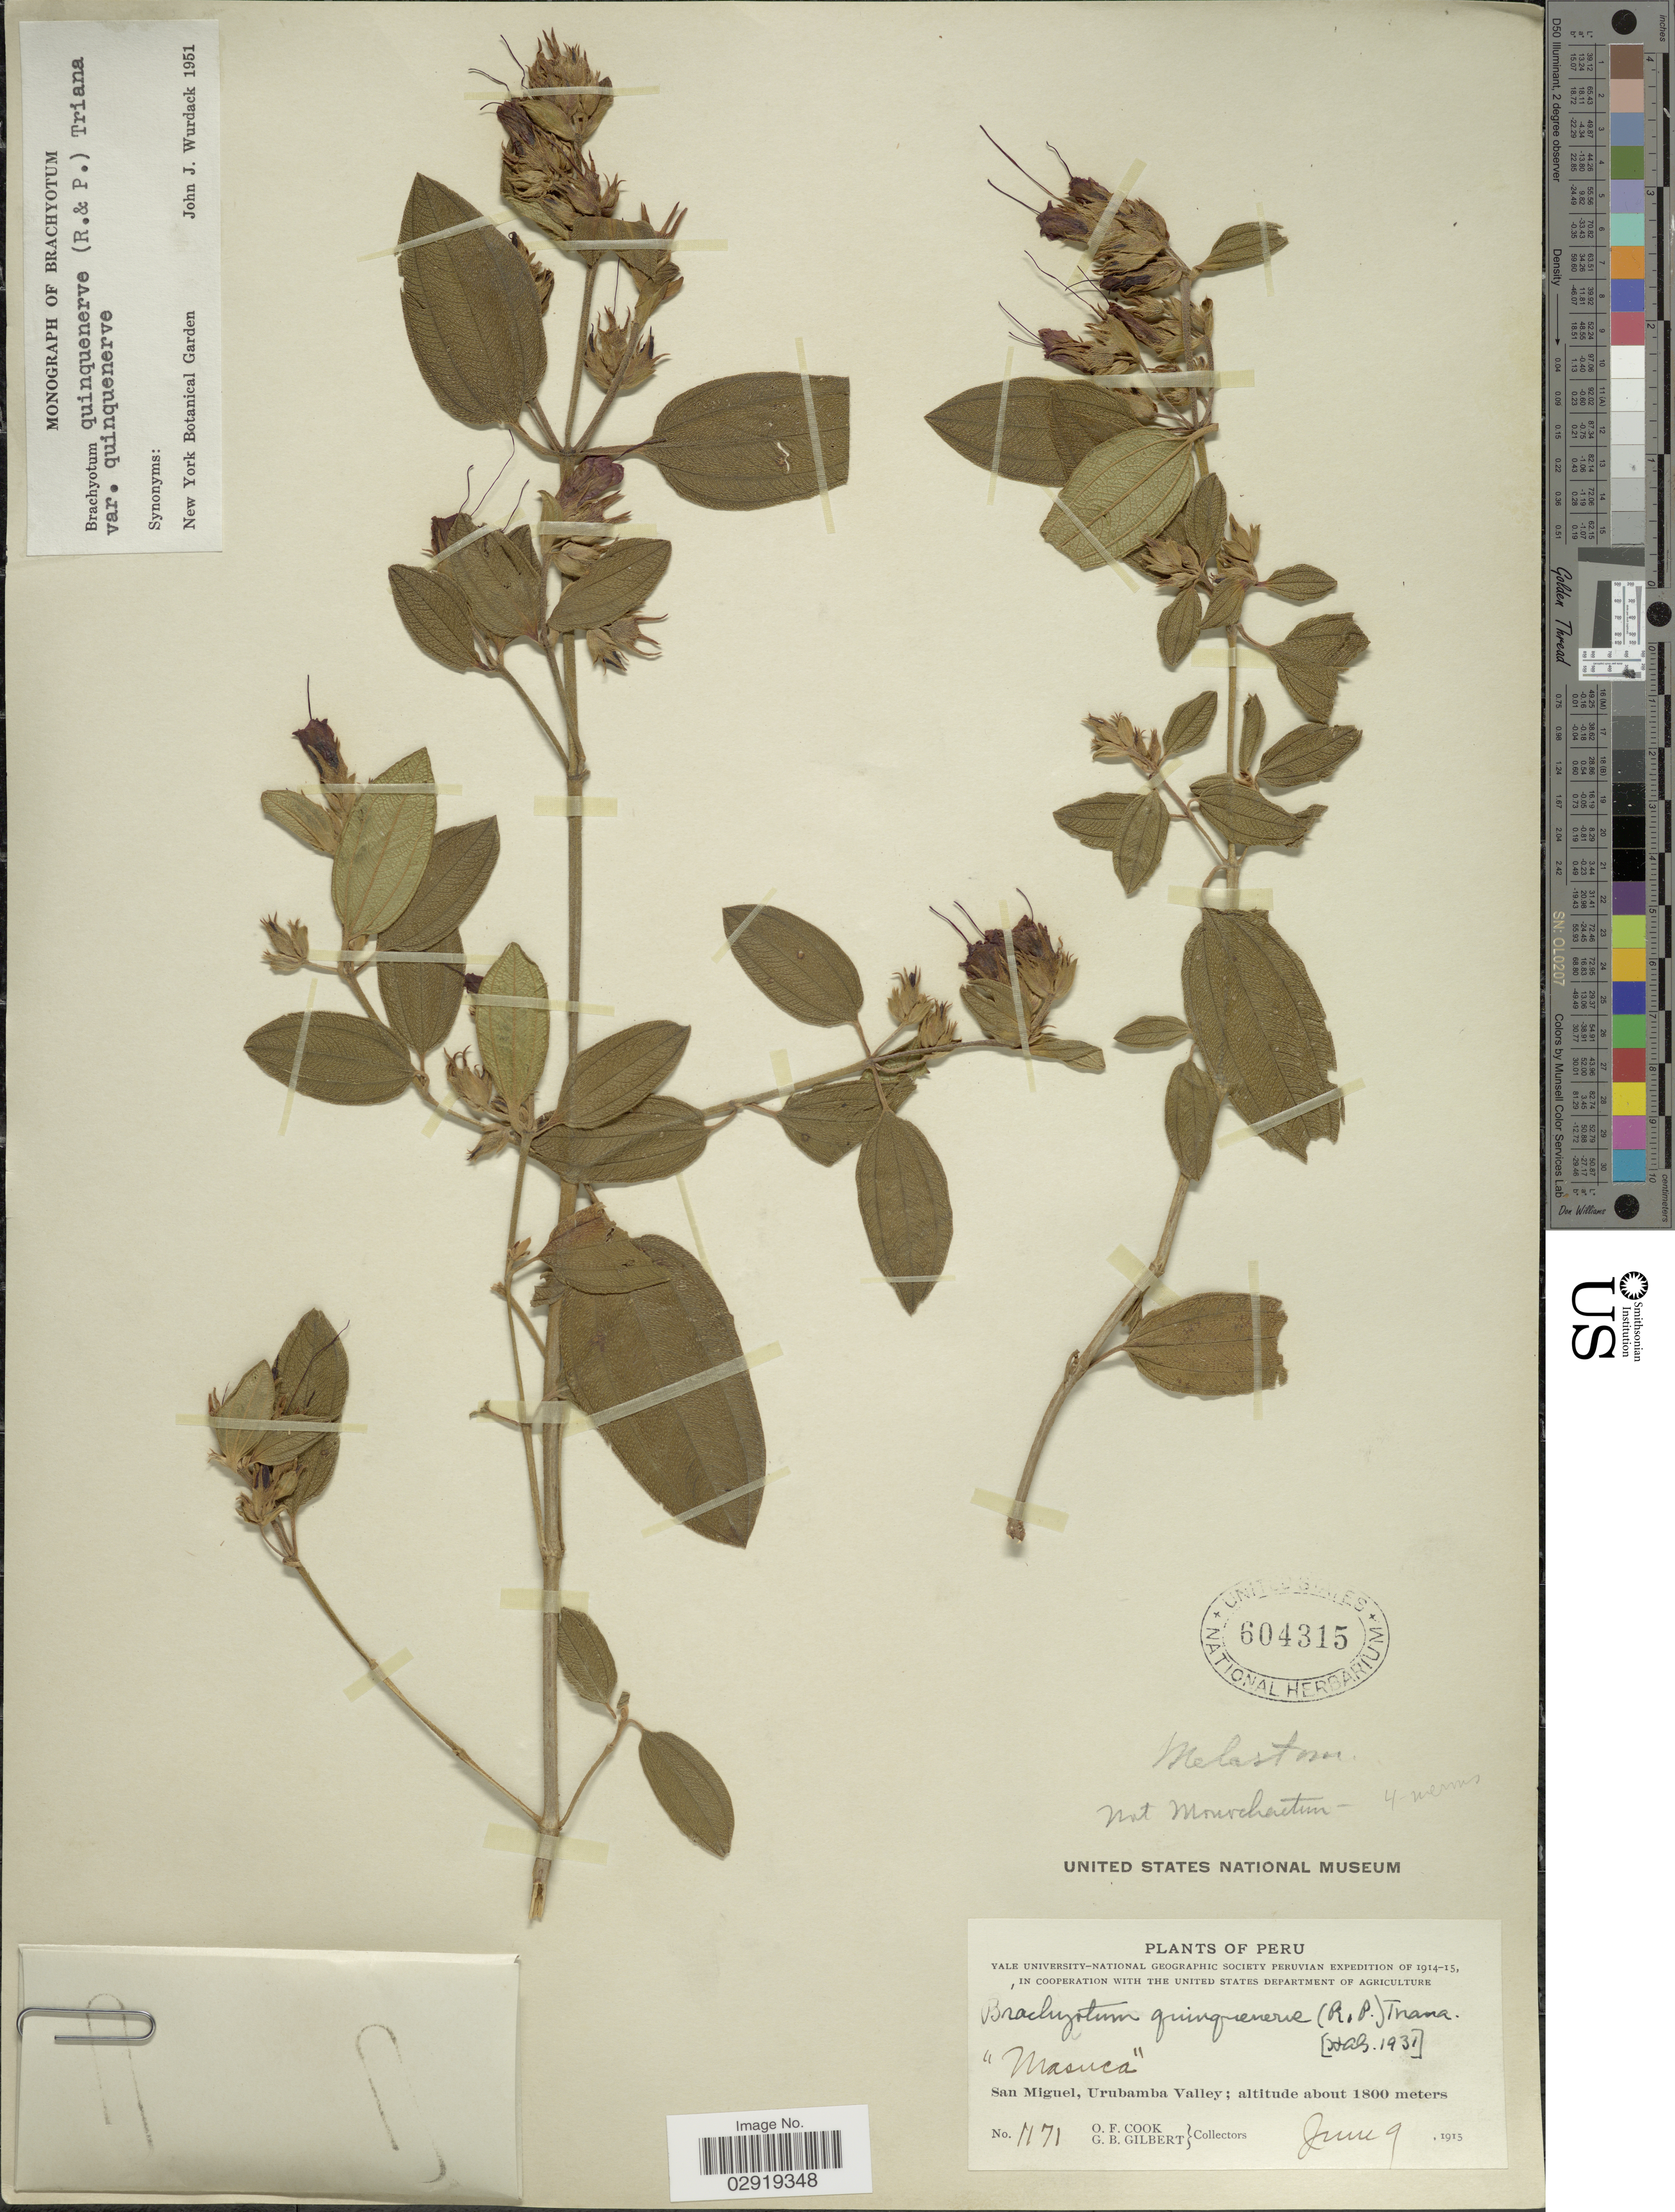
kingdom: Plantae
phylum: Tracheophyta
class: Magnoliopsida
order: Myrtales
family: Melastomataceae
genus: Brachyotum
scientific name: Brachyotum quinquenerve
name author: (Ruiz & Pav.) Triana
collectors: O. F. Cook & G. B. Gilbert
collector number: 1171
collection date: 1915-06-09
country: Peru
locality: San Miguel, Urubamba Valley.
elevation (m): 1800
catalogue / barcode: US 604315